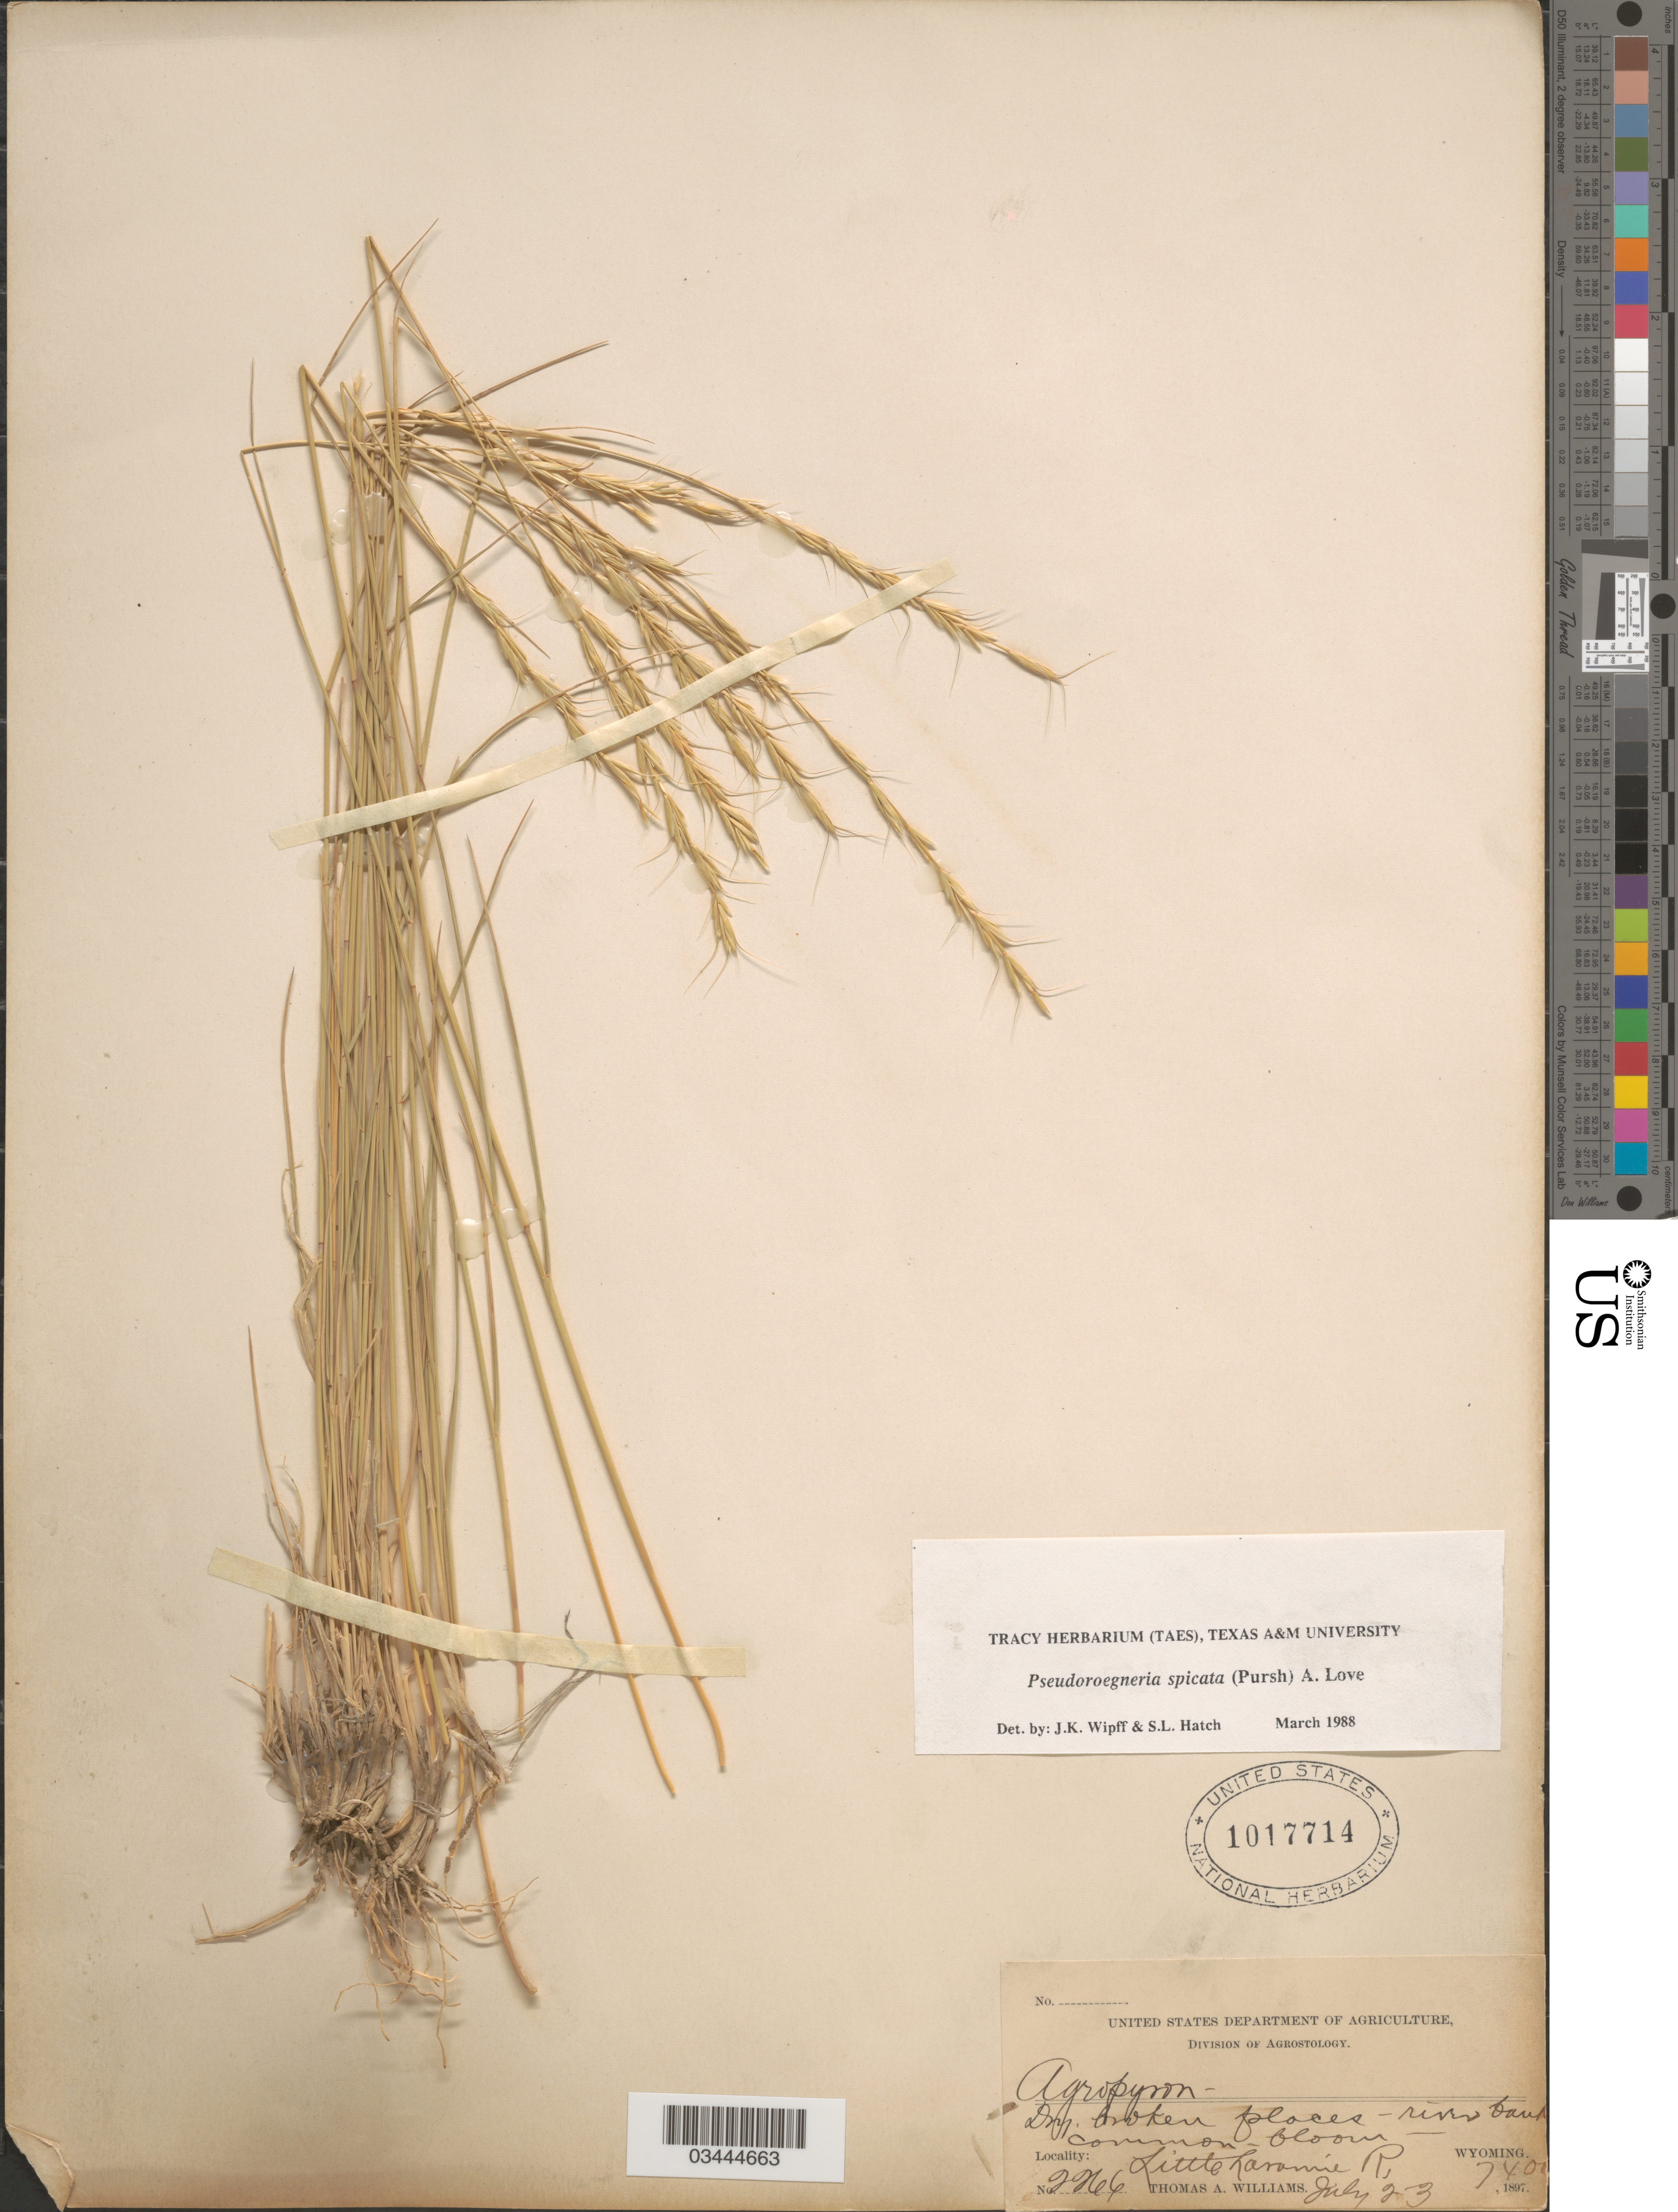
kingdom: Plantae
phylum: Tracheophyta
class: Liliopsida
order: Poales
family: Poaceae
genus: Pseudoroegneria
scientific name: Pseudoroegneria spicata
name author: (Pursh) Á. Löve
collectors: T. A. Williams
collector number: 2266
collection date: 1897-07-23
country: United States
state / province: Wyoming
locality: Little Laramie R.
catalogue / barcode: US 1017714